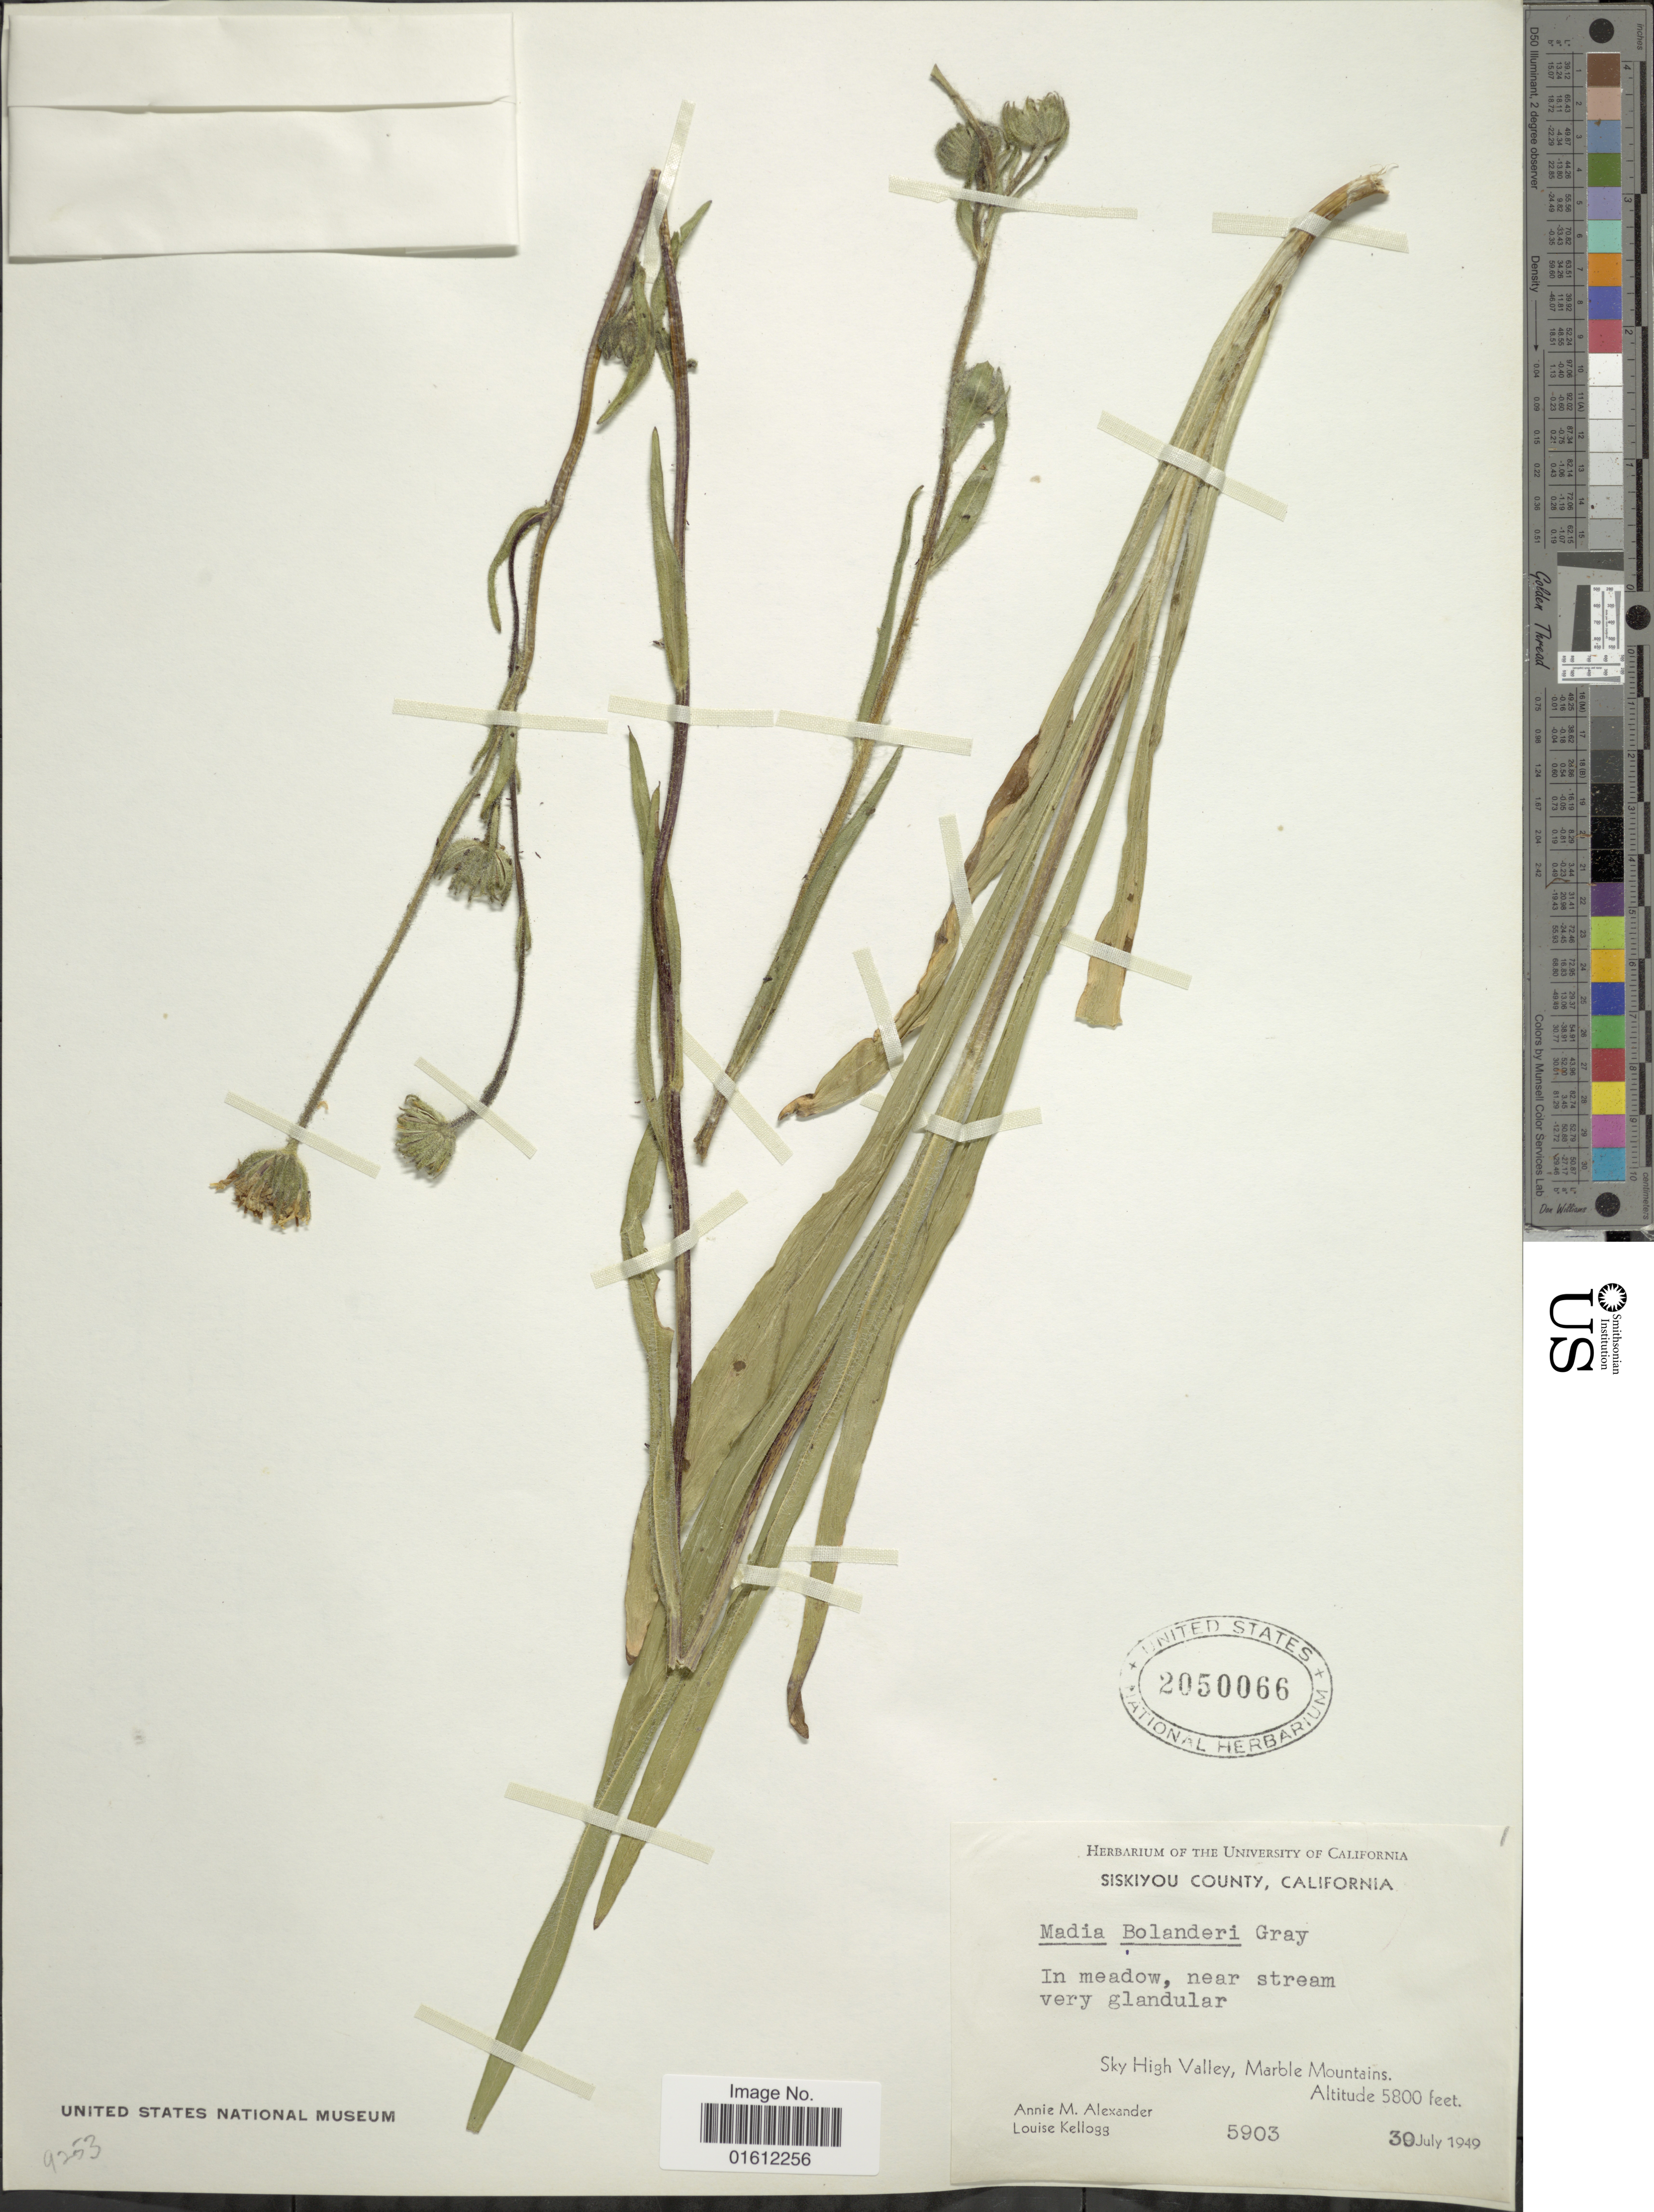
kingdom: Plantae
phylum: Tracheophyta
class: Magnoliopsida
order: Asterales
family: Asteraceae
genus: Madia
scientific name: Madia bolanderi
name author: A. Gray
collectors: A. M. Alexander & L. Kellogg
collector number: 5903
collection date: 1949-07-30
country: United States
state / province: California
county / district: Siskiyou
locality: Siskiyou County, In meadow, near stream very glandular, Sky High Valley, Marble Mountains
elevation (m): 1768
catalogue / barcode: US 2050066